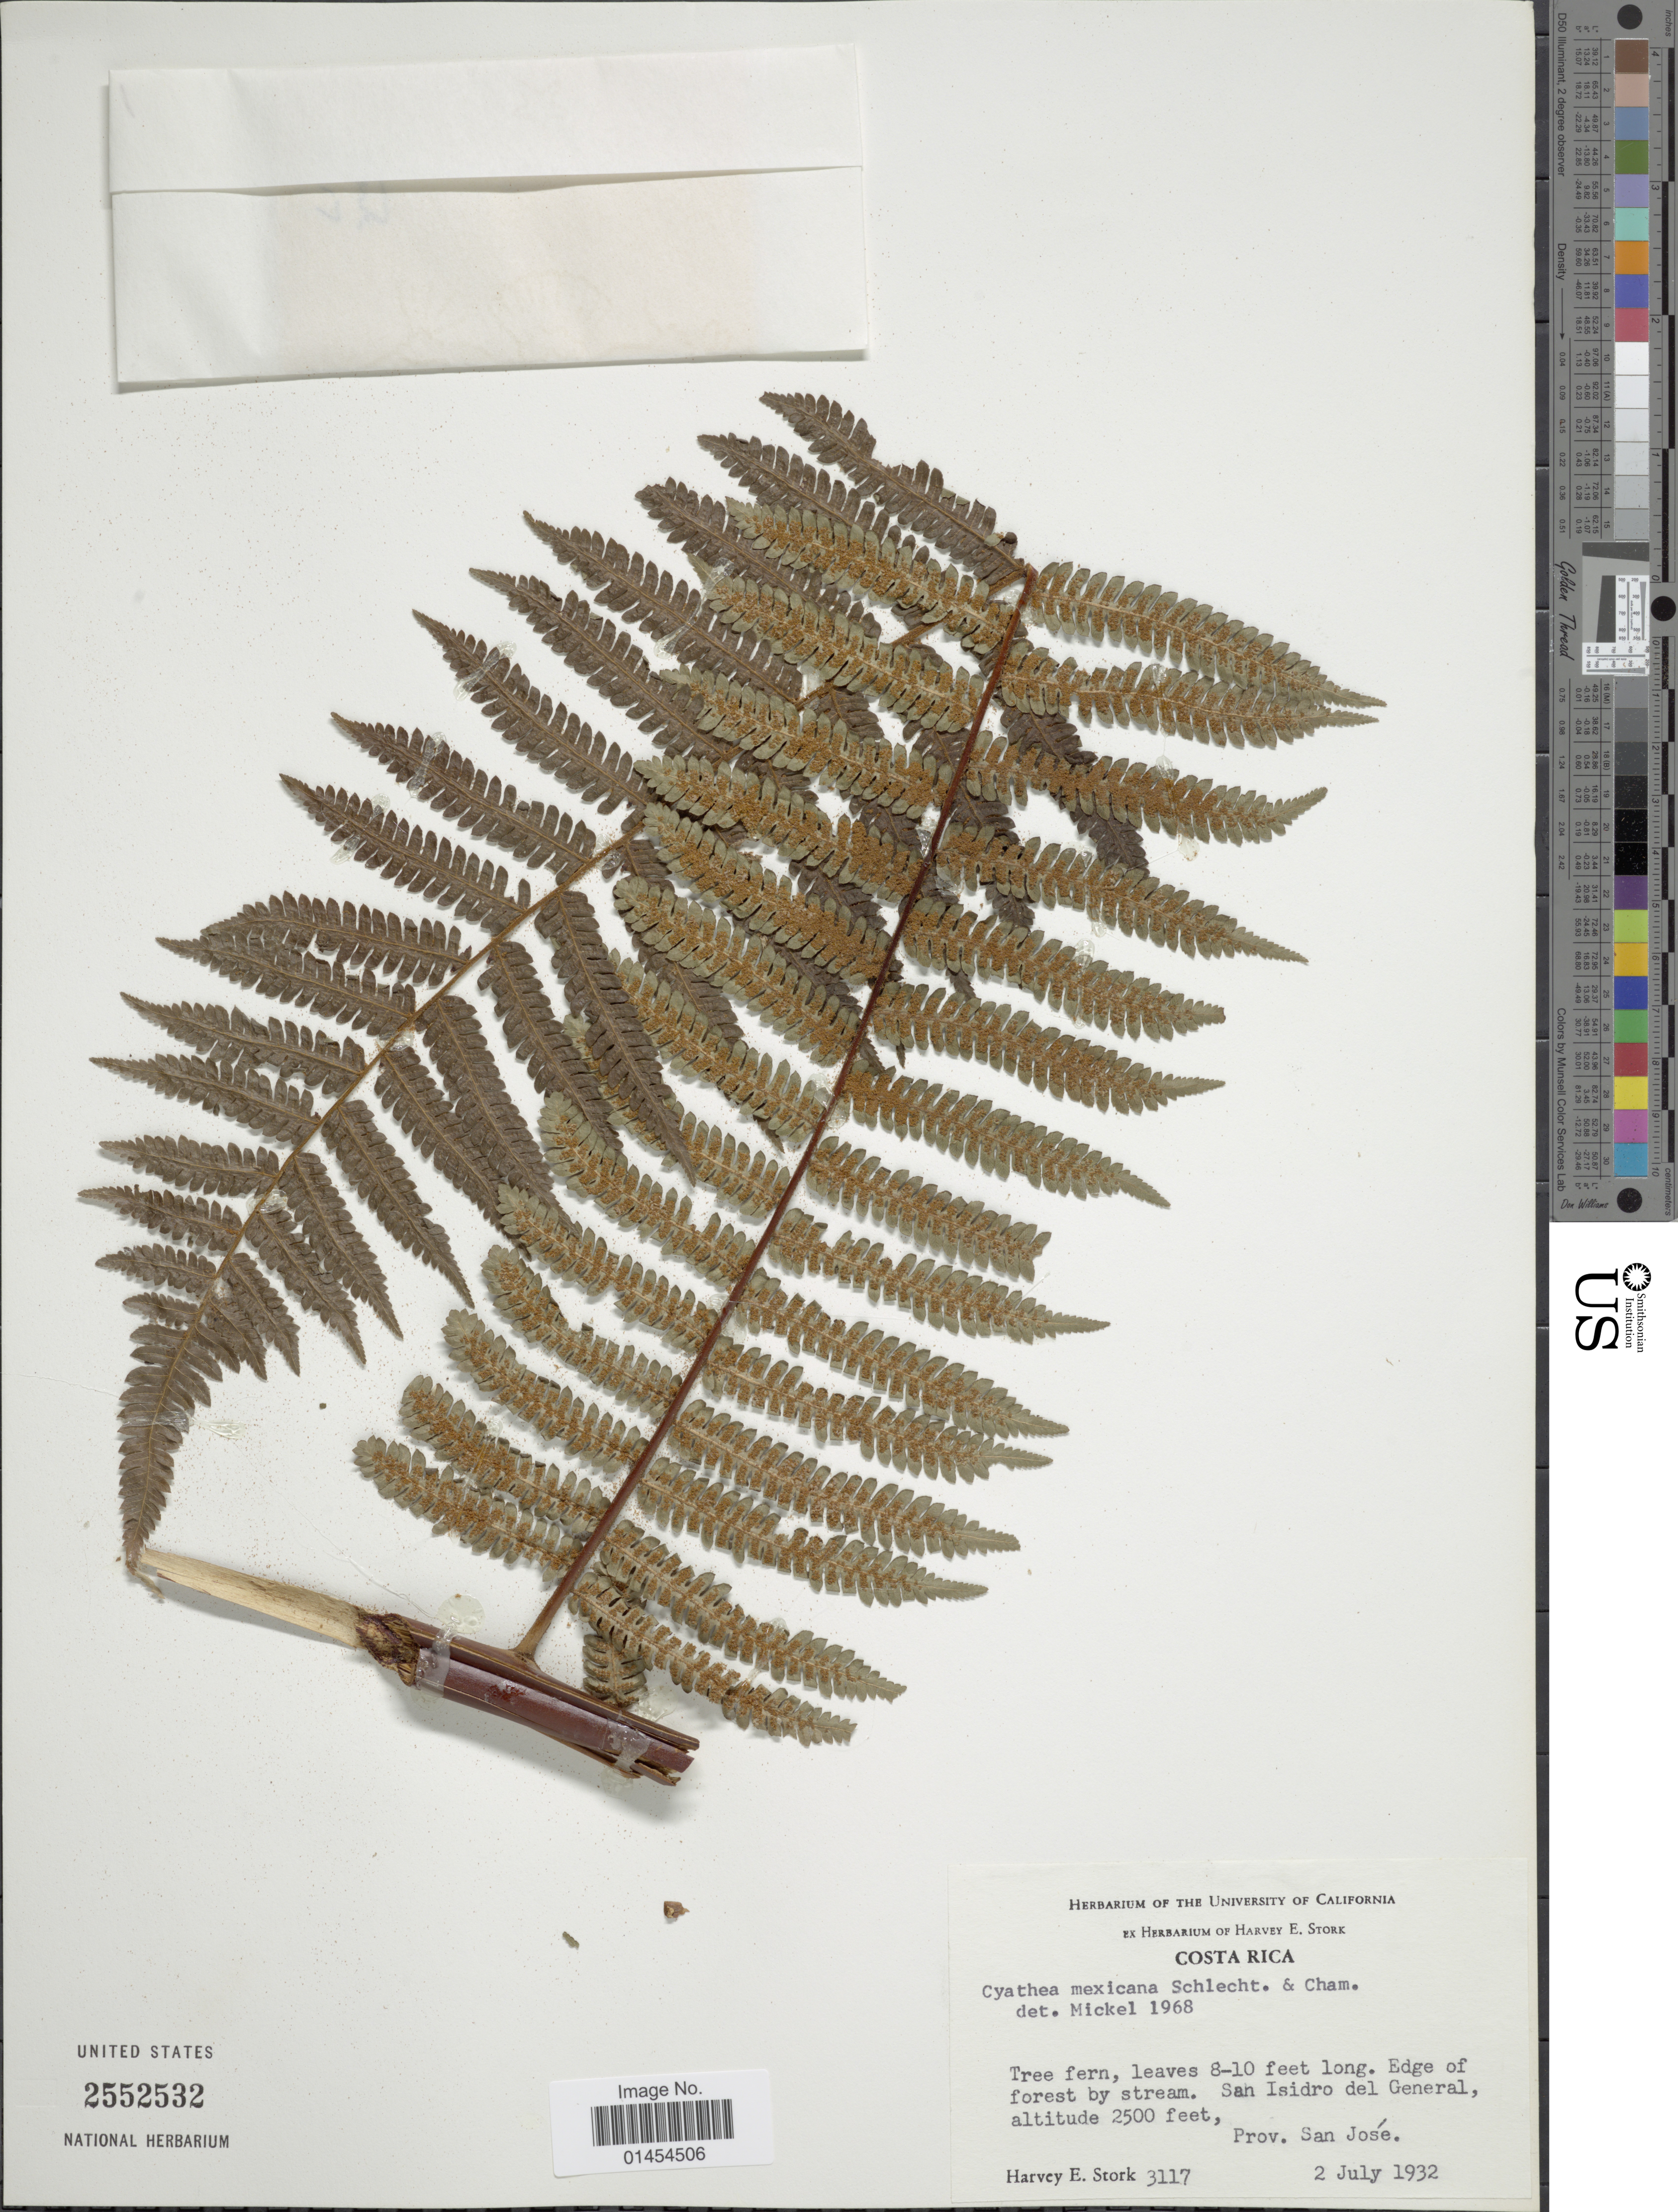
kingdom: Plantae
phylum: Tracheophyta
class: Polypodiopsida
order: Cyatheales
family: Cyatheaceae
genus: Alsophila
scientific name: Alsophila firma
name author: (Baker) D.S. Conant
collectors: H. E. Stork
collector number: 3117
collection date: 1932-07-02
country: Costa Rica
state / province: San José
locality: San Isidro del General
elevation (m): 762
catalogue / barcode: US 2552532